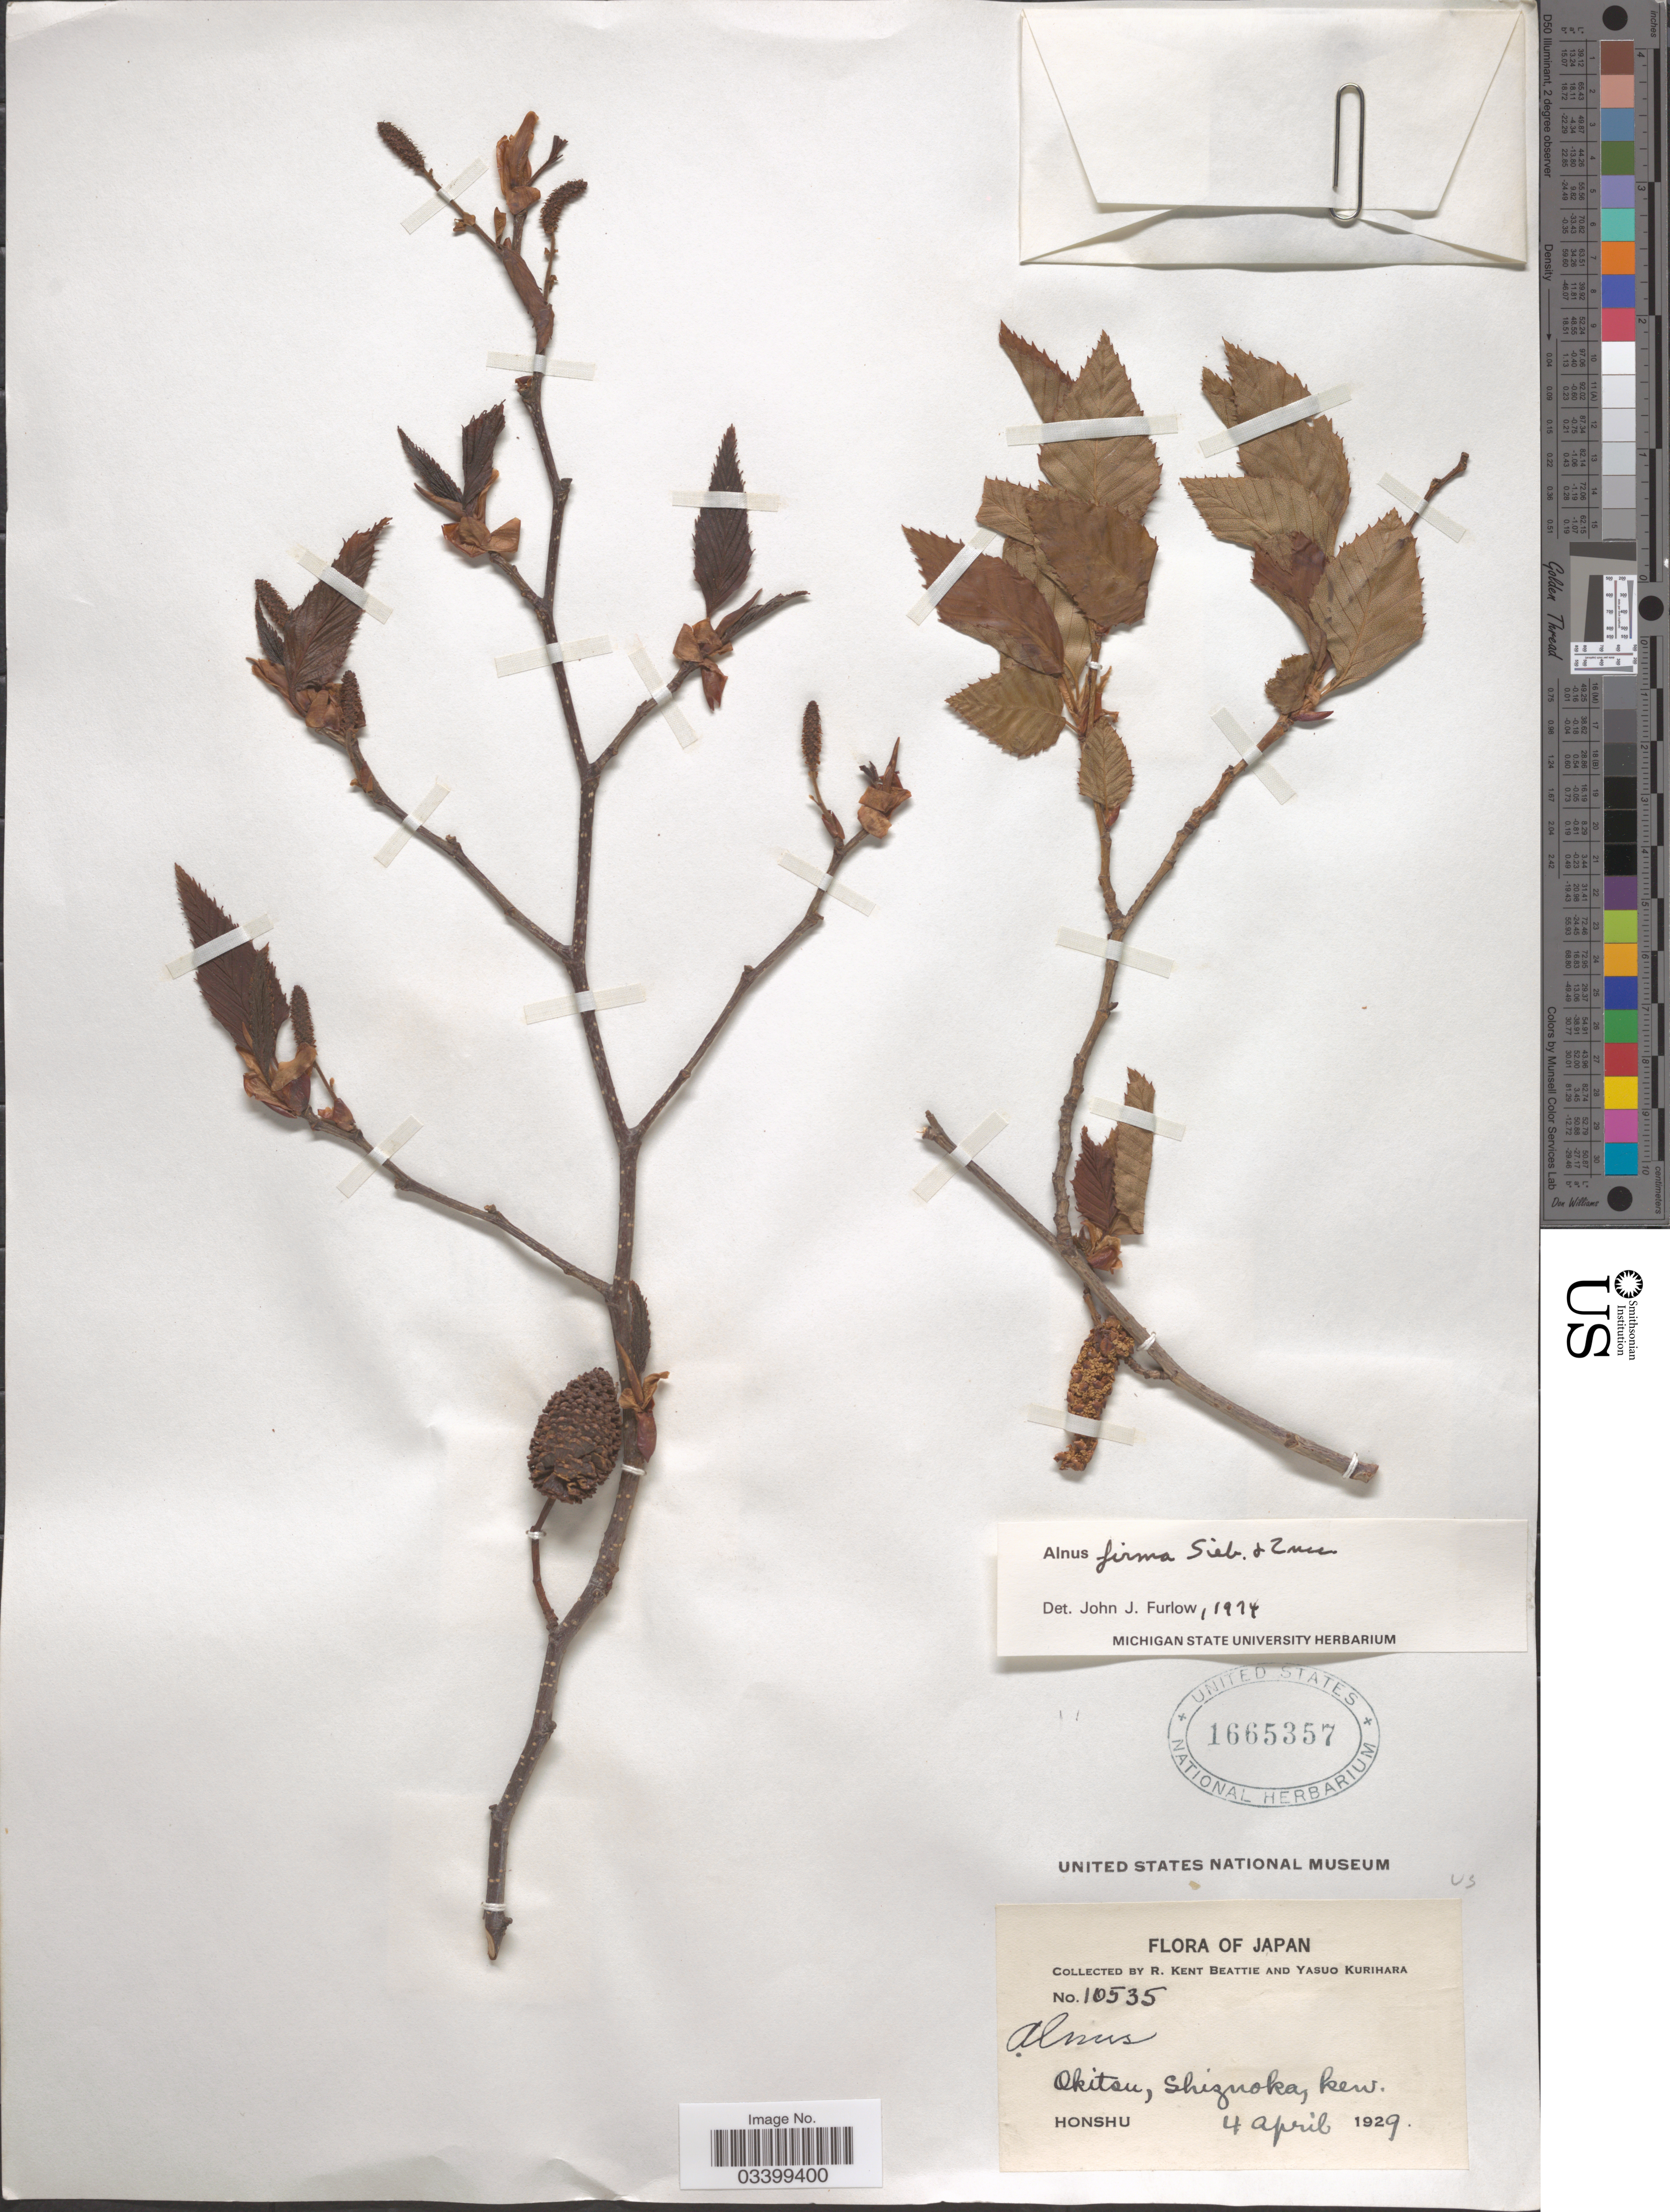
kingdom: Plantae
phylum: Tracheophyta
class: Magnoliopsida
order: Fagales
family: Betulaceae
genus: Alnus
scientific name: Alnus firma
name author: Siebold & Zucc.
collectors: R. K. Beattie & Y. Kurihara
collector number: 10535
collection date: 1929-04-04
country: Japan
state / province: Sizuoka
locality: Okitsu, Shizuoka, kew. Honshu.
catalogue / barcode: US 1665357